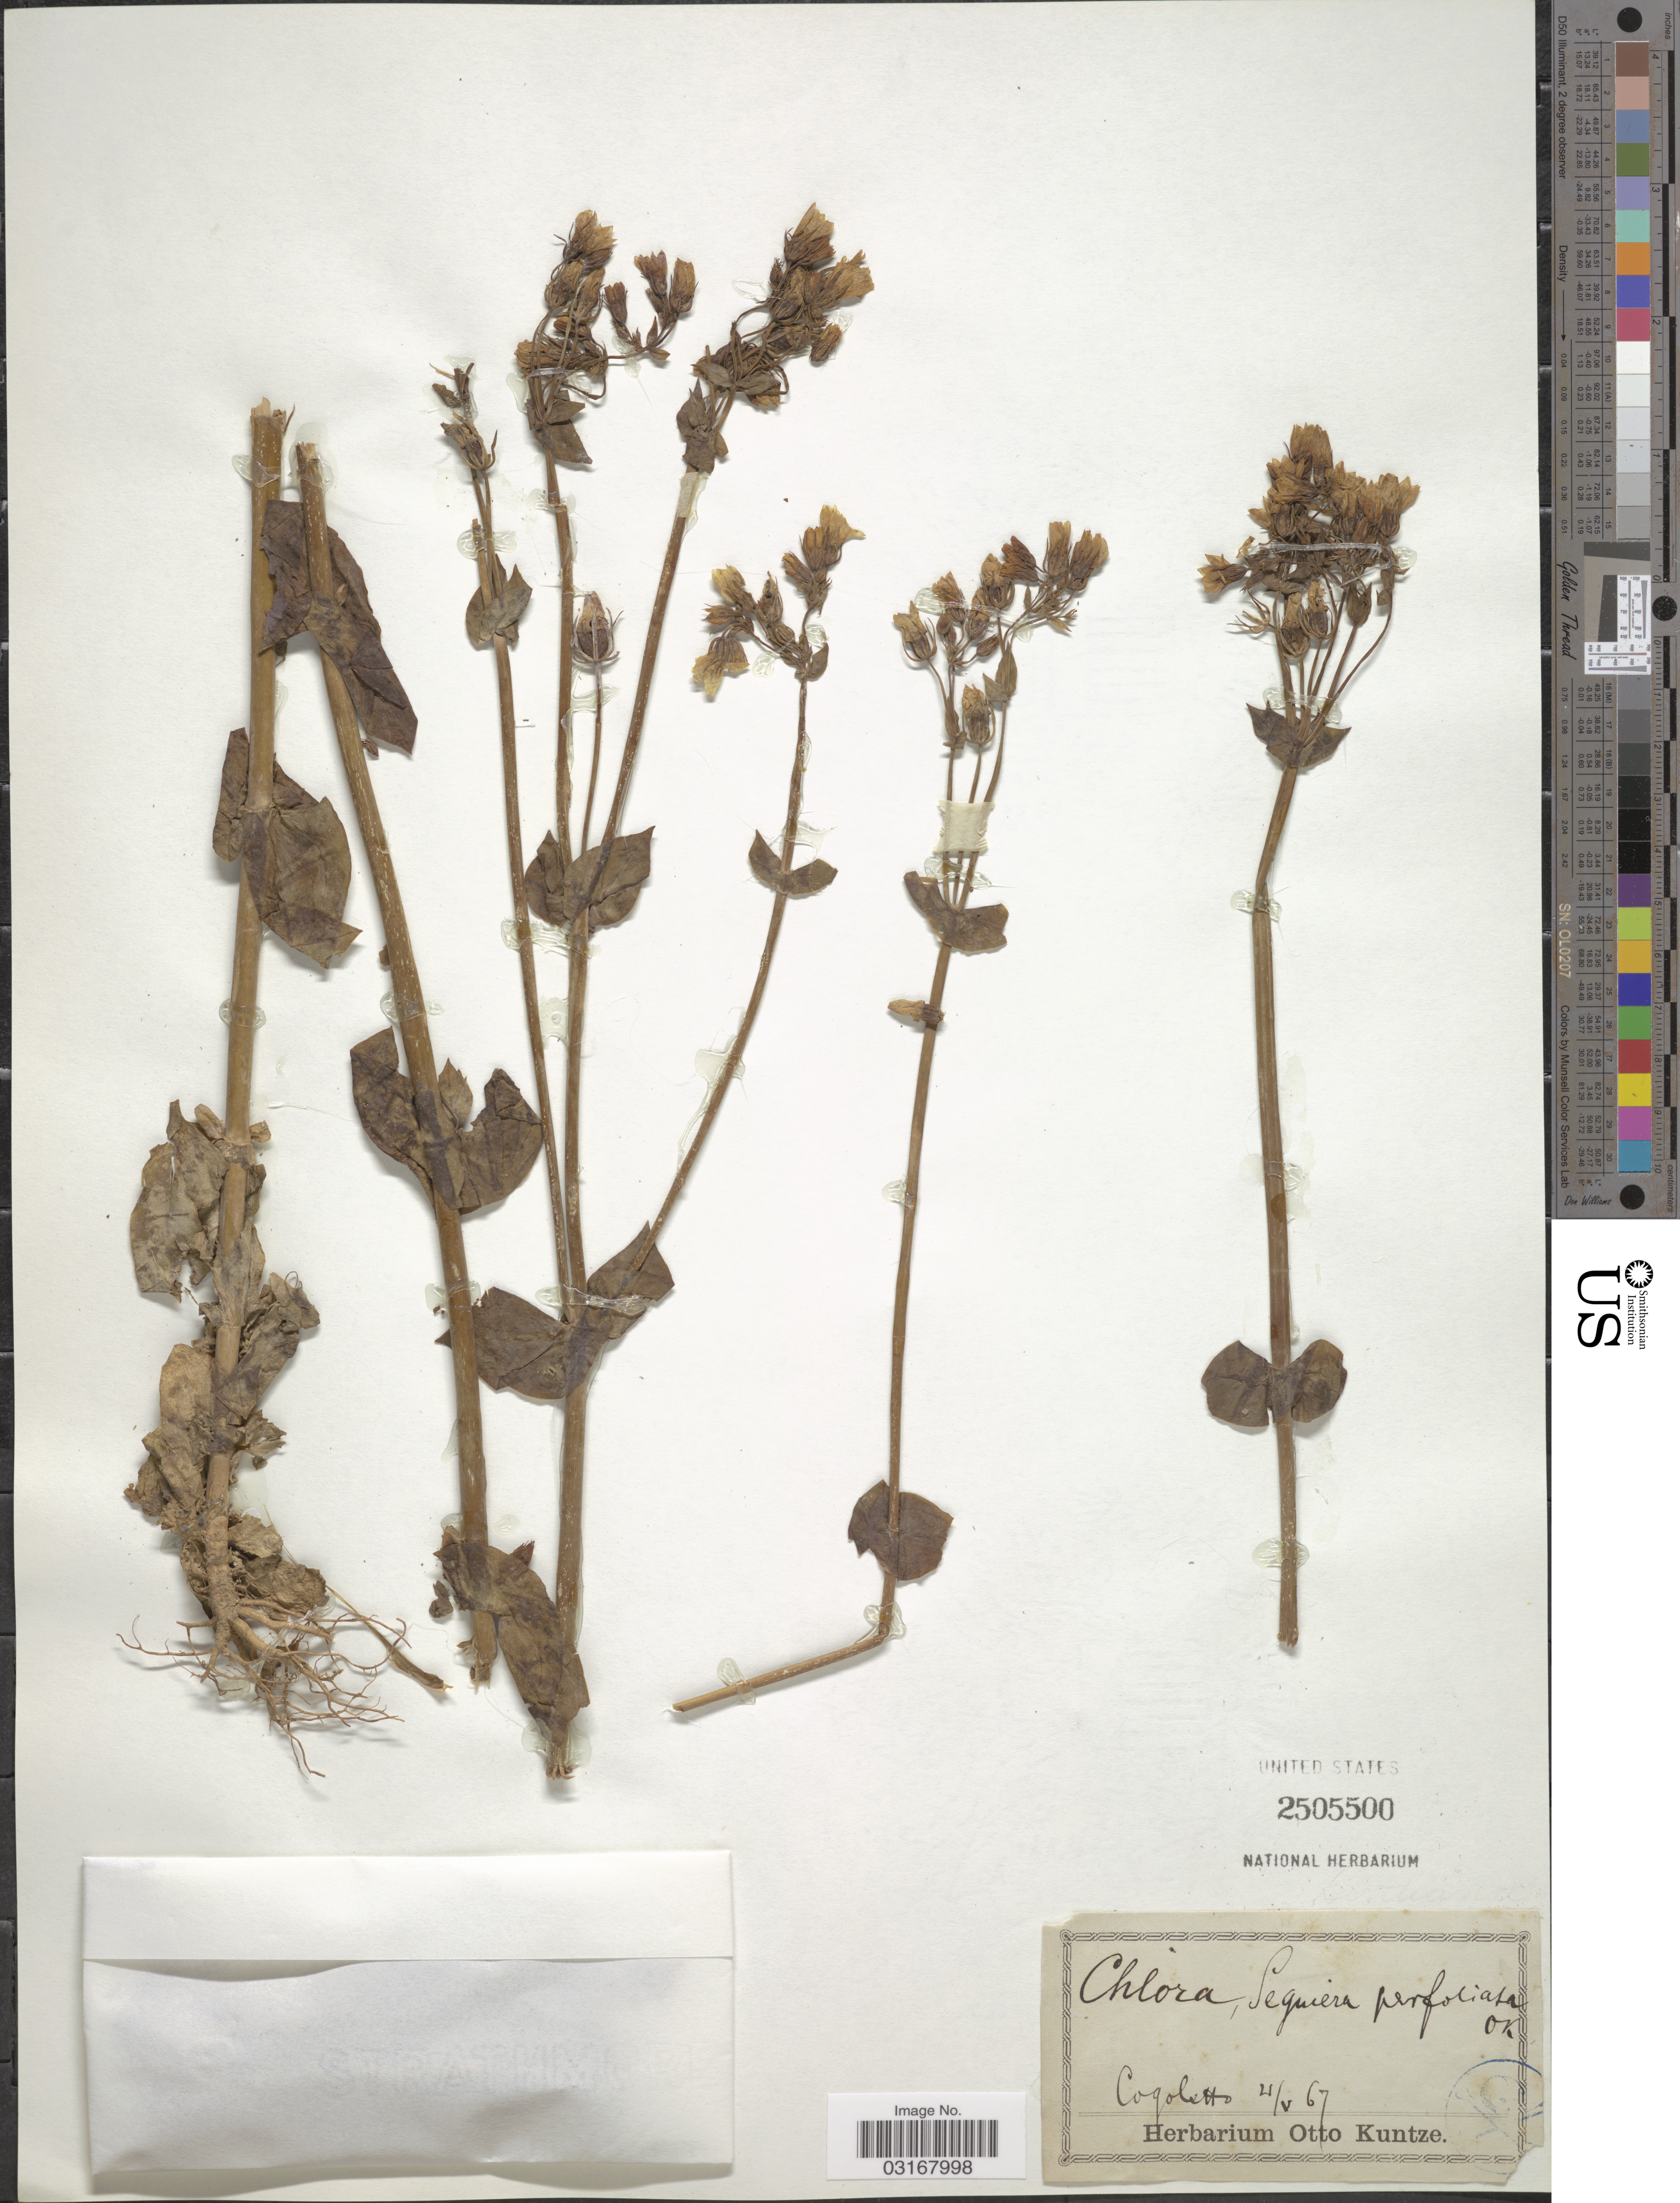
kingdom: Plantae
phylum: Tracheophyta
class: Magnoliopsida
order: Gentianales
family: Gentianaceae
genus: Chlora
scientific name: Chlora perfoliata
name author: (L.) L.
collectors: ex herb. Otto Kuntze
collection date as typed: Transcribed d/m/y: 21/5/67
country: Italy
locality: Cogoletto.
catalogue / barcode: US 2505500